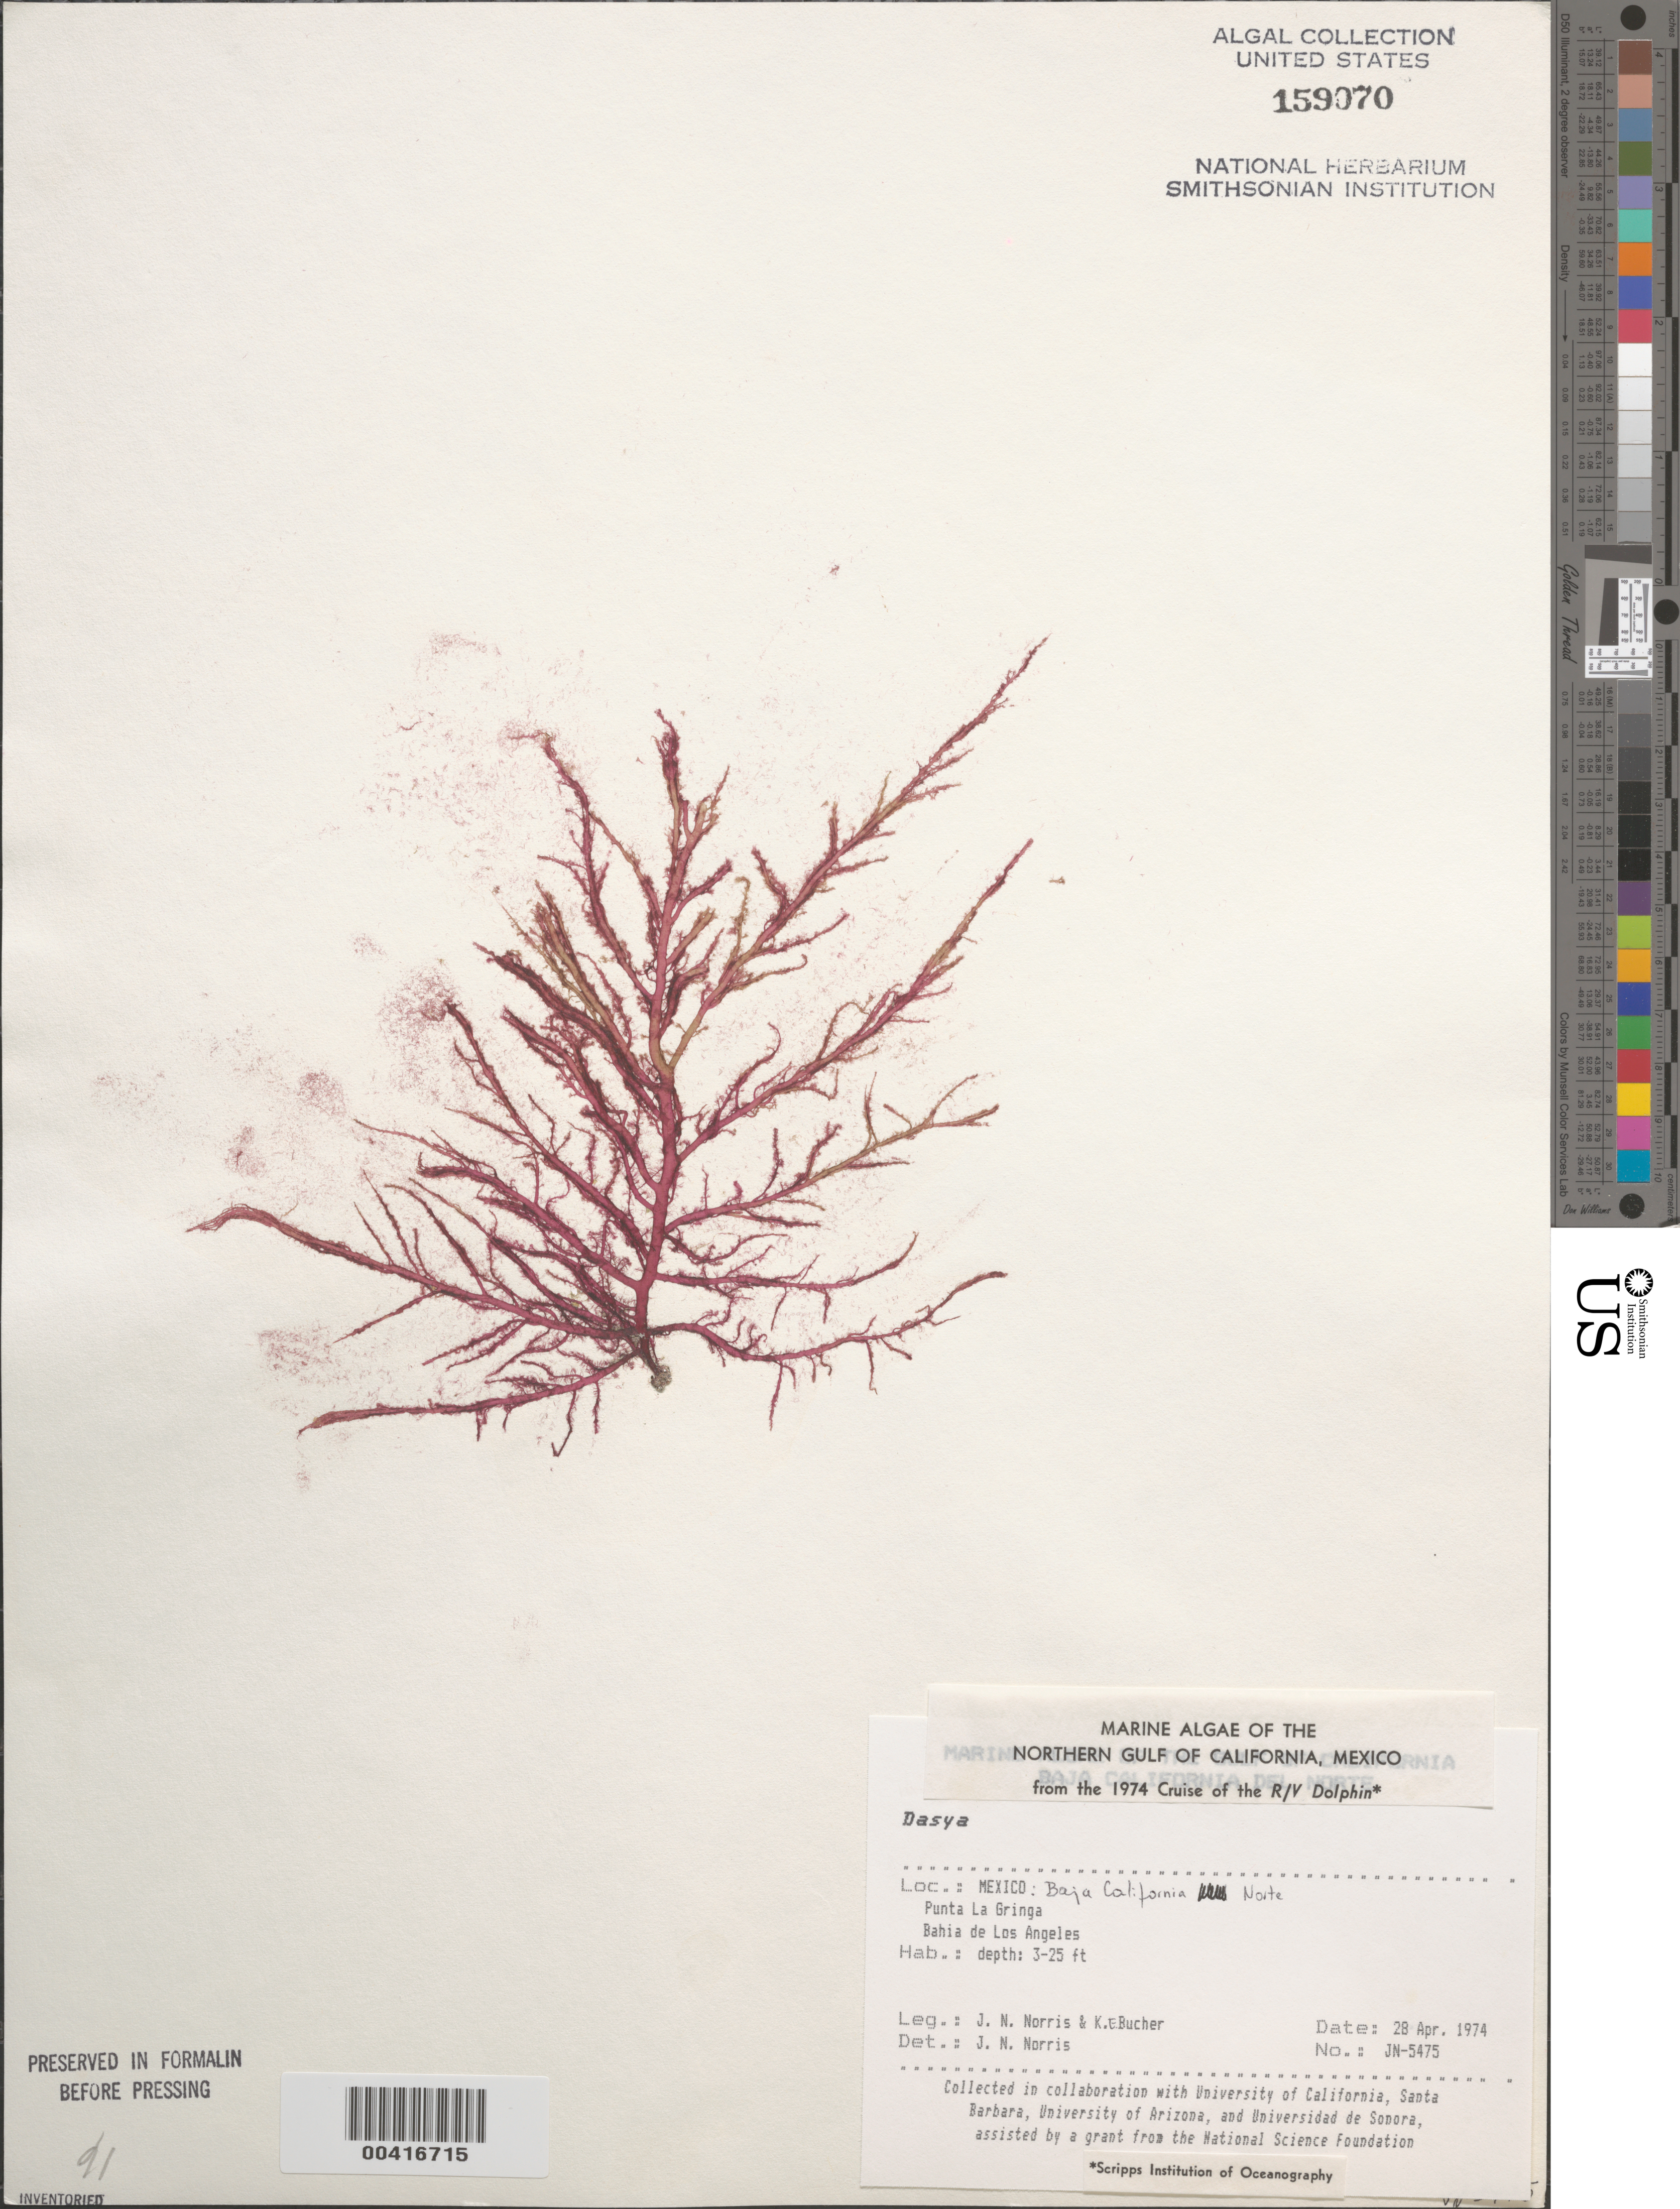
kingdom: Plantae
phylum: Rhodophyta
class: Florideophyceae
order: Ceramiales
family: Dasyaceae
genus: Dasya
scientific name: Dasya sp.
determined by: Norris, James N.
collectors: J. N. Norris & K. E. Bucher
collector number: JN-5475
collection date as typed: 28 Apr 1974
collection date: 1974-04-28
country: Mexico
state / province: Baja California Norte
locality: Punta La Gringa, Bahia de los Angeles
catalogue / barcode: US 159070